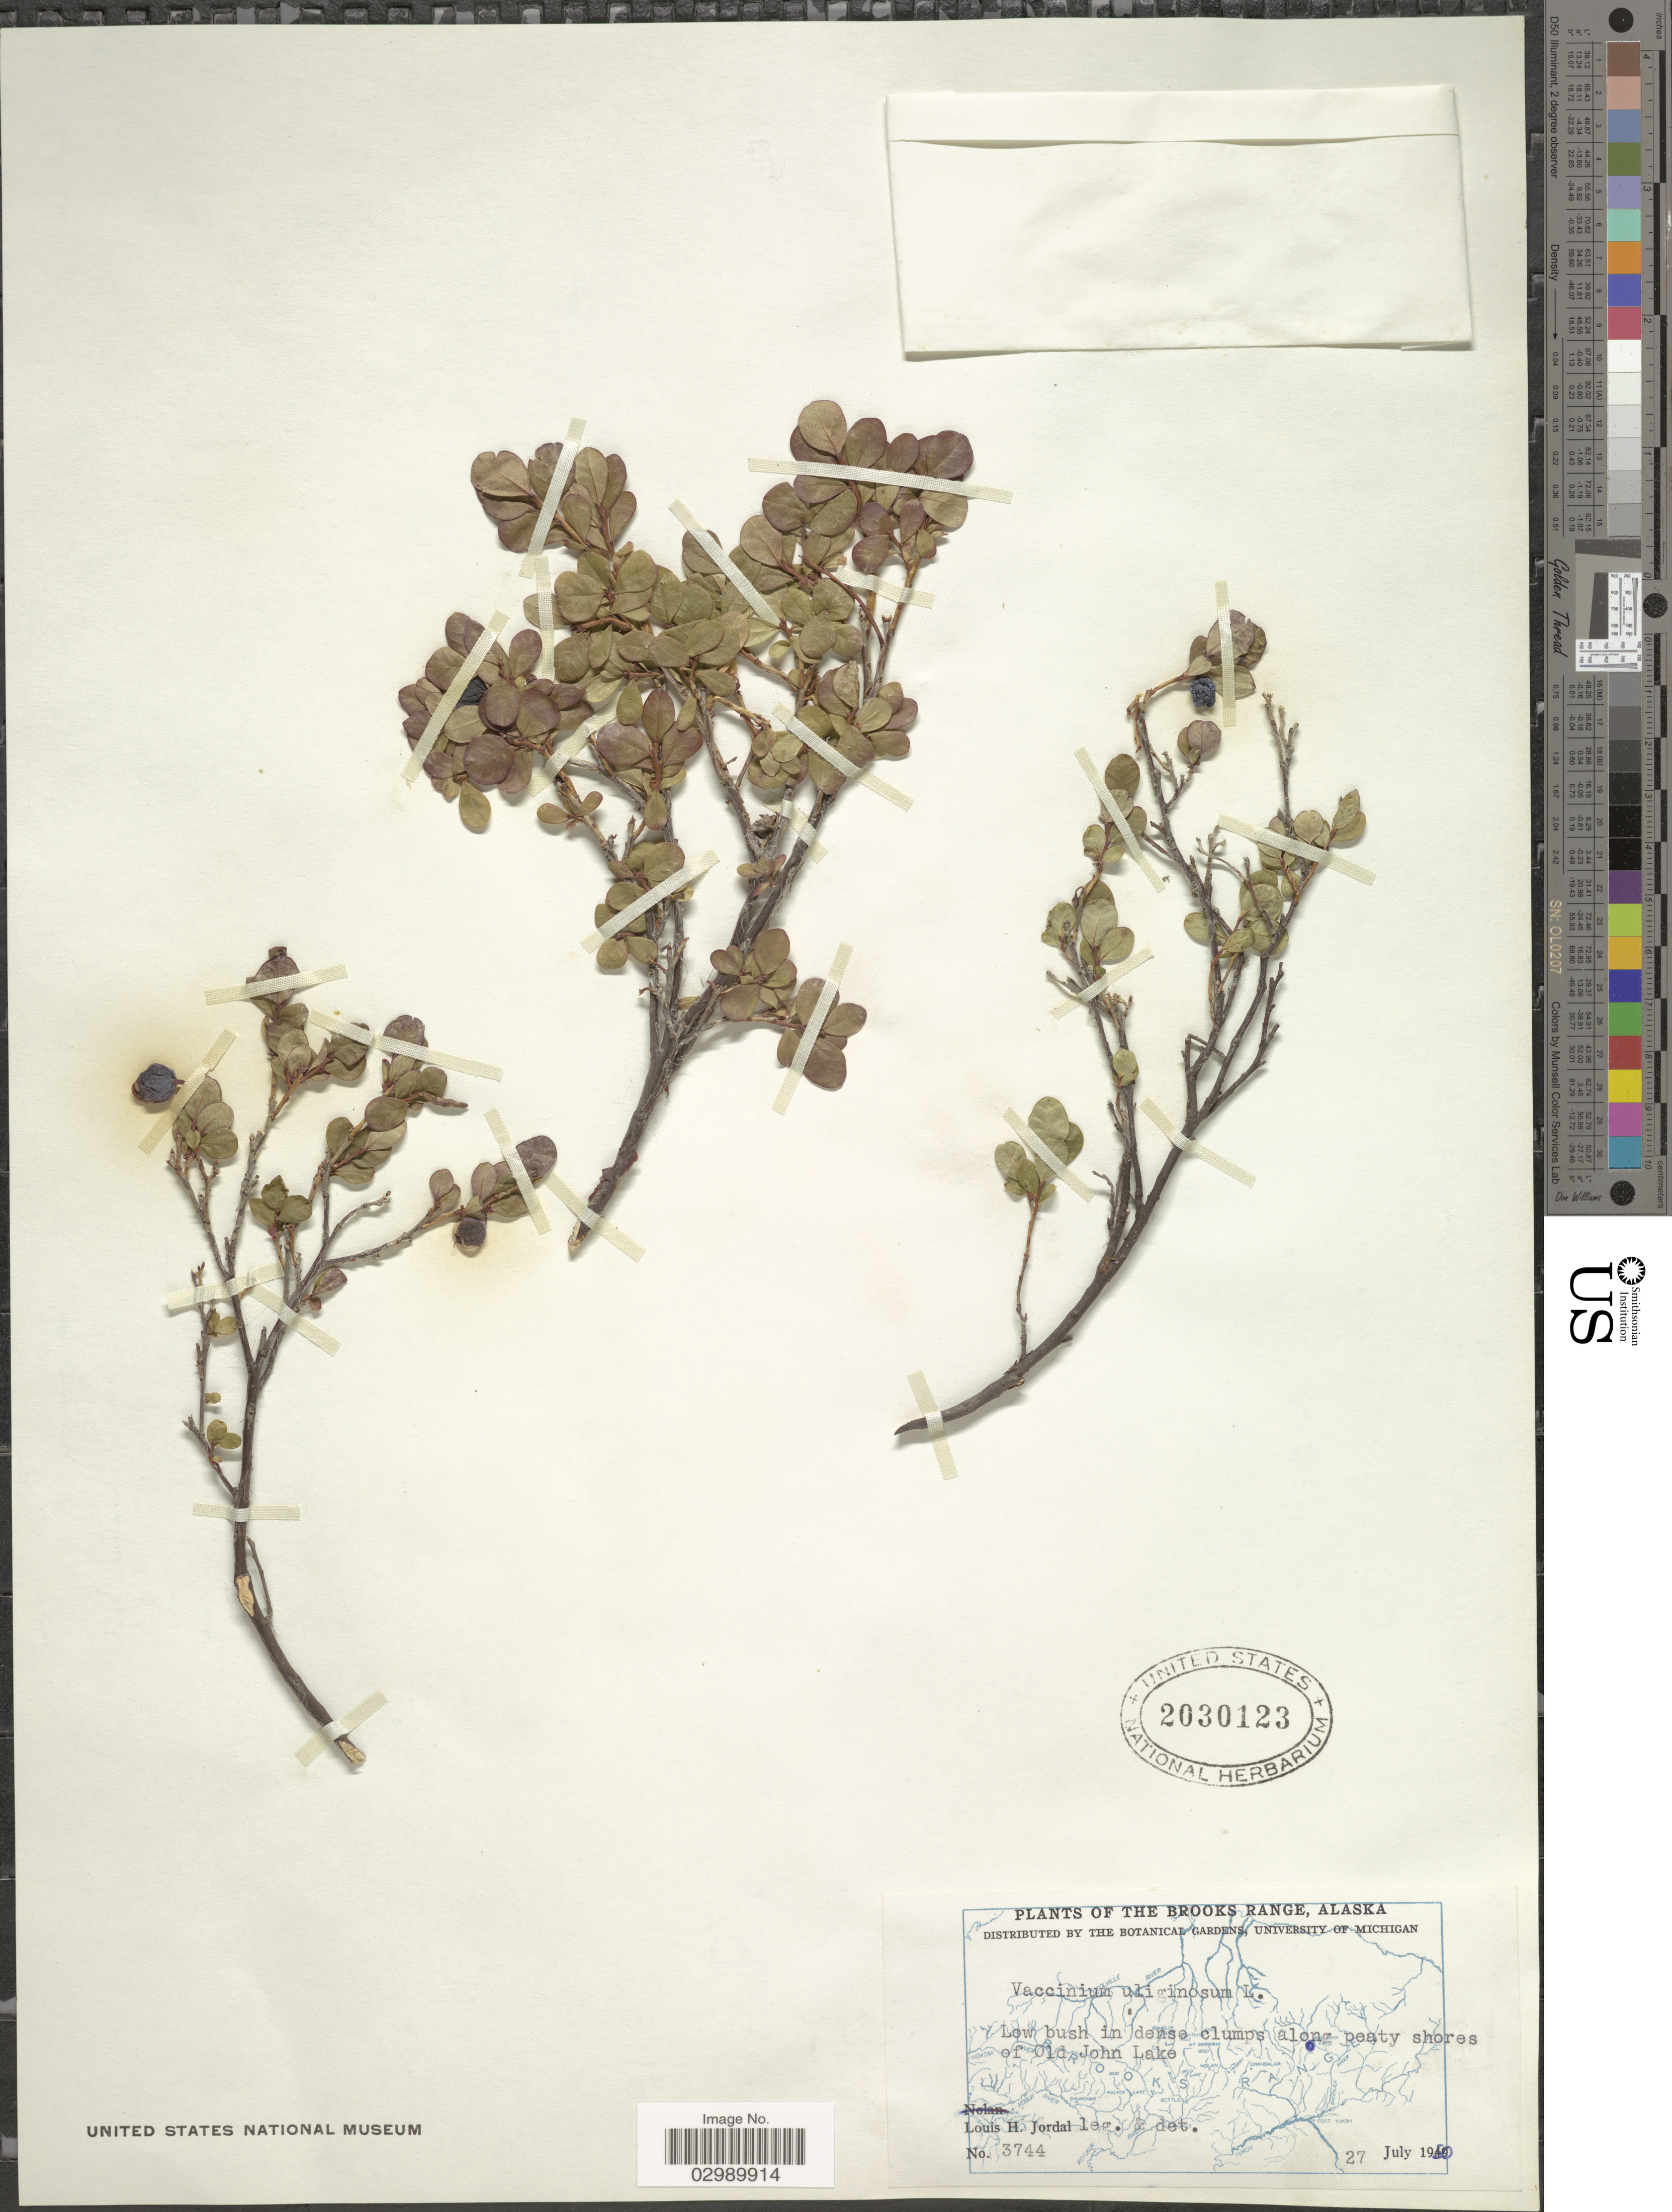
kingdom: Plantae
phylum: Tracheophyta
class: Magnoliopsida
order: Ericales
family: Ericaceae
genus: Vaccinium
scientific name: Vaccinium uliginosum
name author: L.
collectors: L. Jordal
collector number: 3744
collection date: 1950-07-27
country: United States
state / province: Alaska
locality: The Brooks Range, Low bush in dense clumps along peaty shores of Old John Lake.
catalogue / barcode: US 2030123